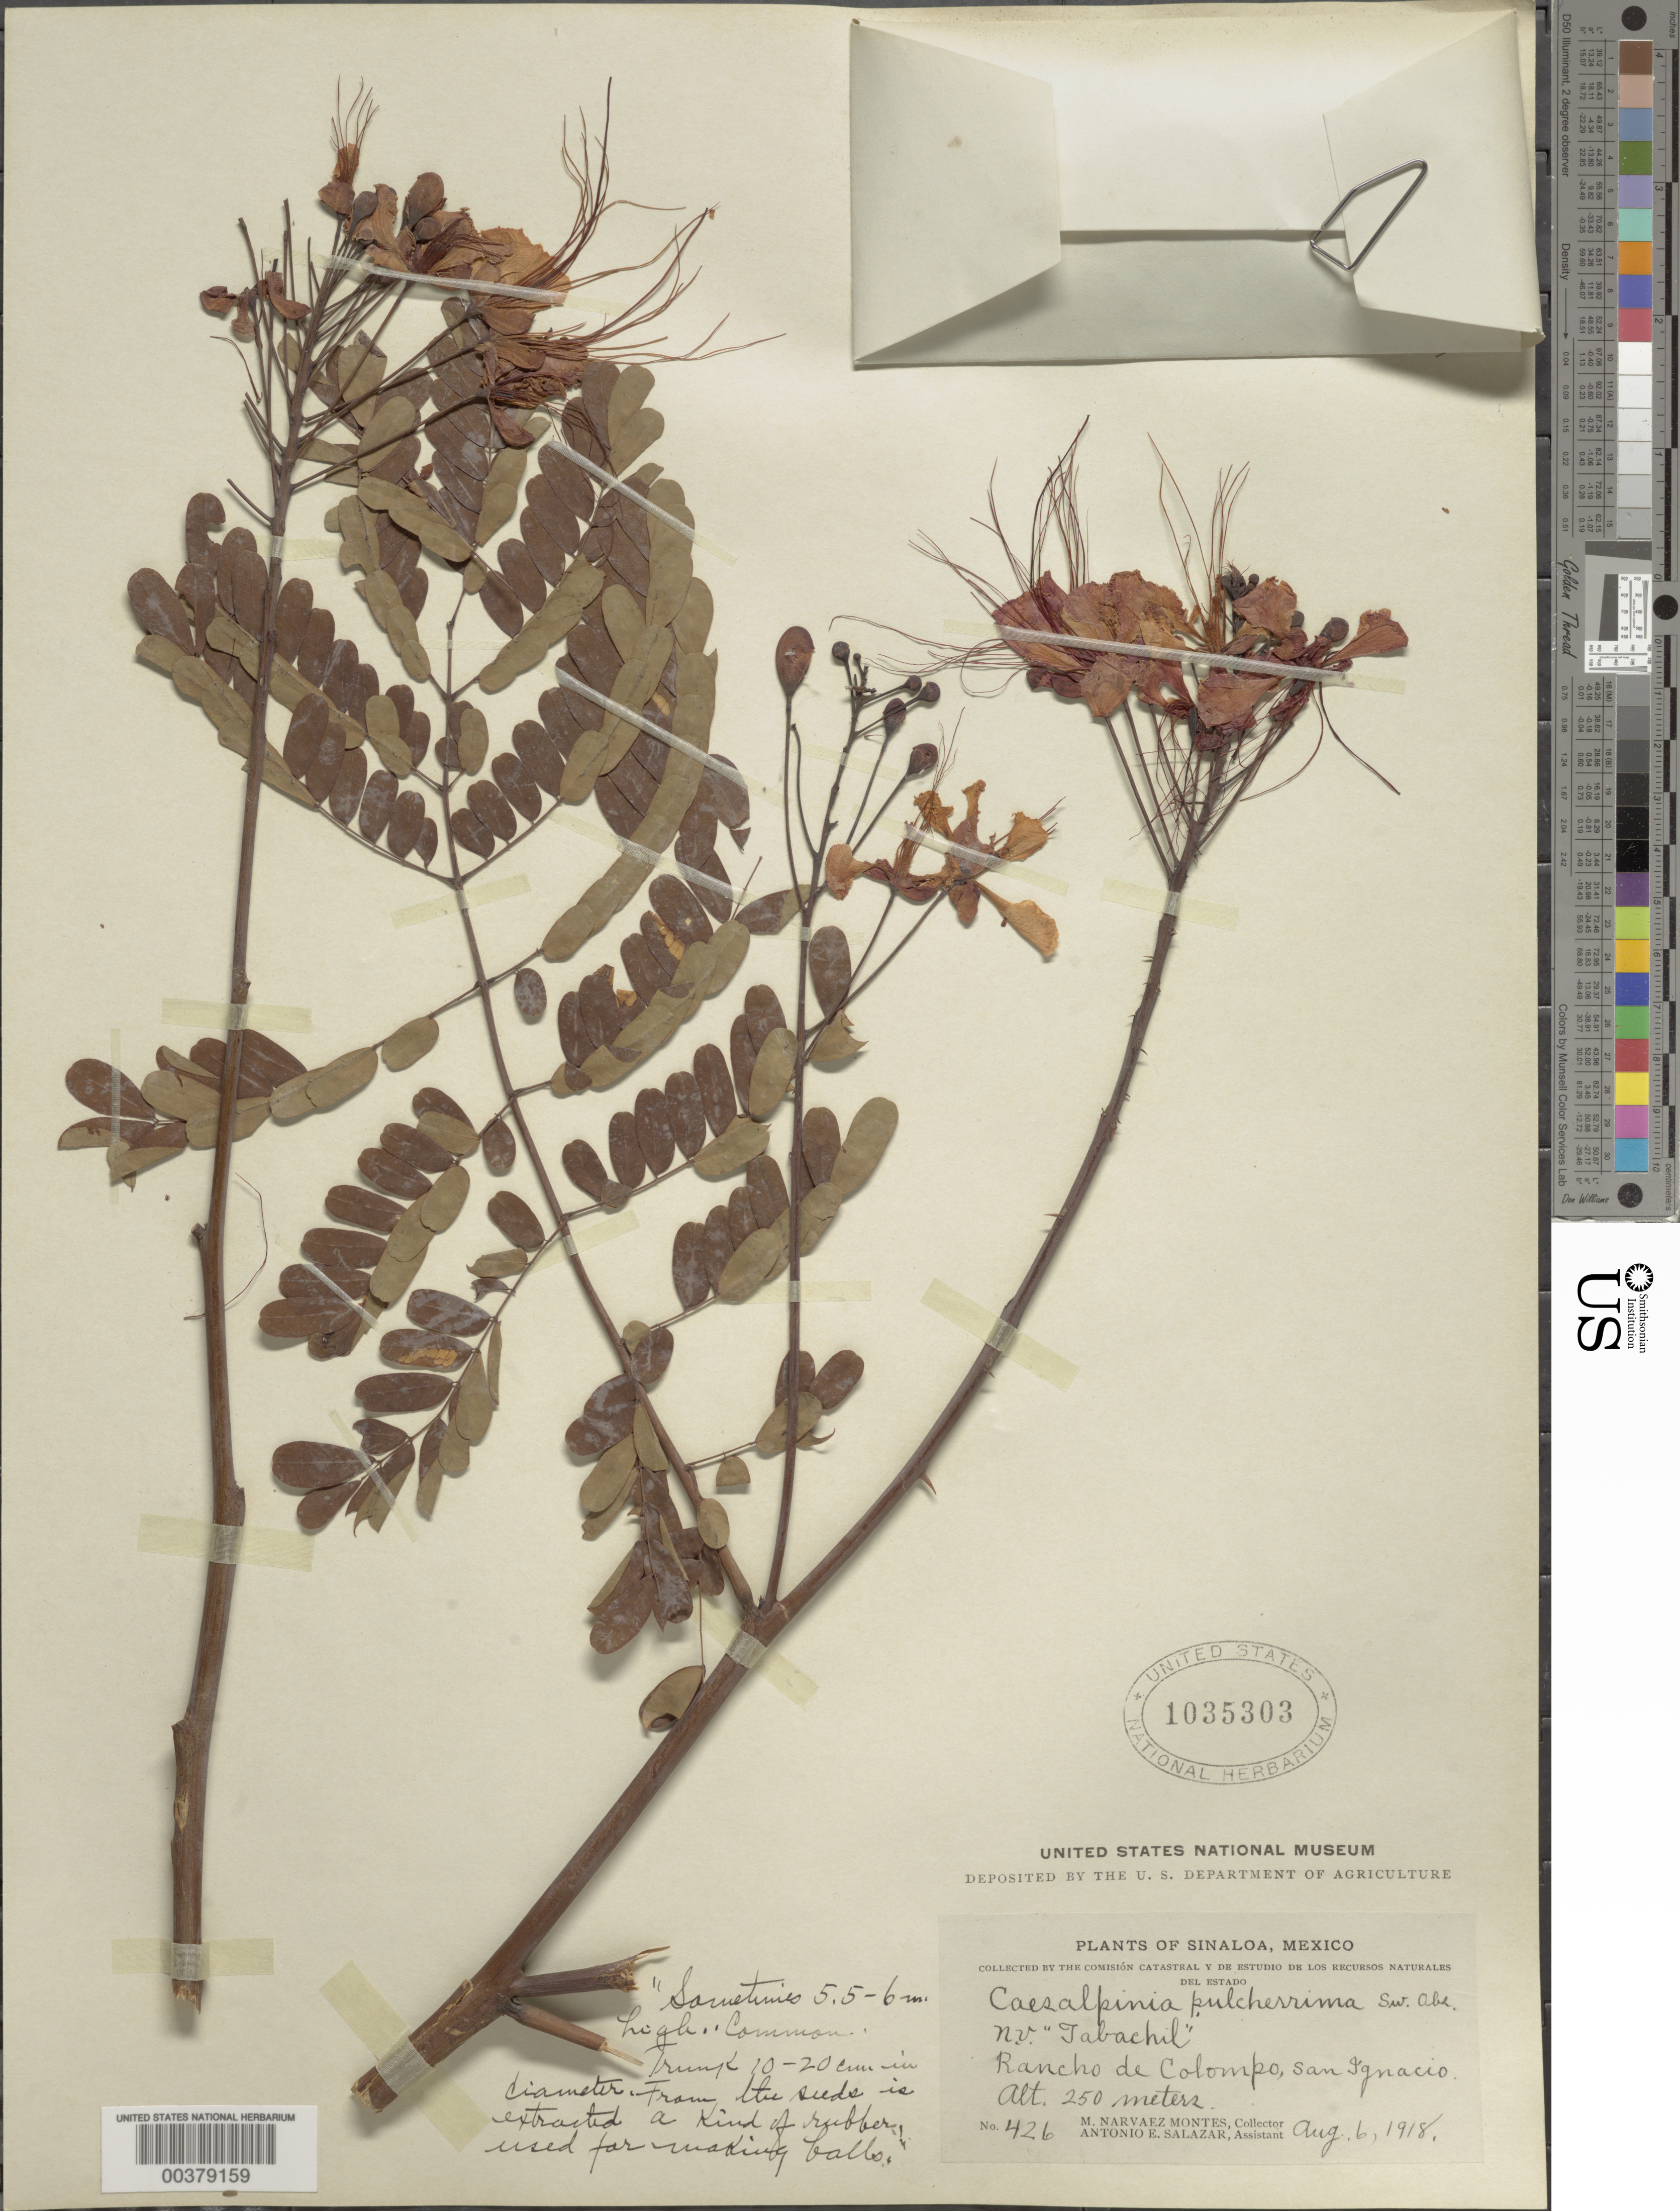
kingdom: Plantae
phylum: Tracheophyta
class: Magnoliopsida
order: Fabales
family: Fabaceae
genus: Caesalpinia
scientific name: Caesalpinia pulcherrima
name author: (L.) Sw.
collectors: M. Montes & A. E. Salazar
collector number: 426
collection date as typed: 06 Aug 1918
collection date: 1918-08-06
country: Mexico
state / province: Sinaloa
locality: Rancho de colompo, San Ignacio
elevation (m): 250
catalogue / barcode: US 1035303